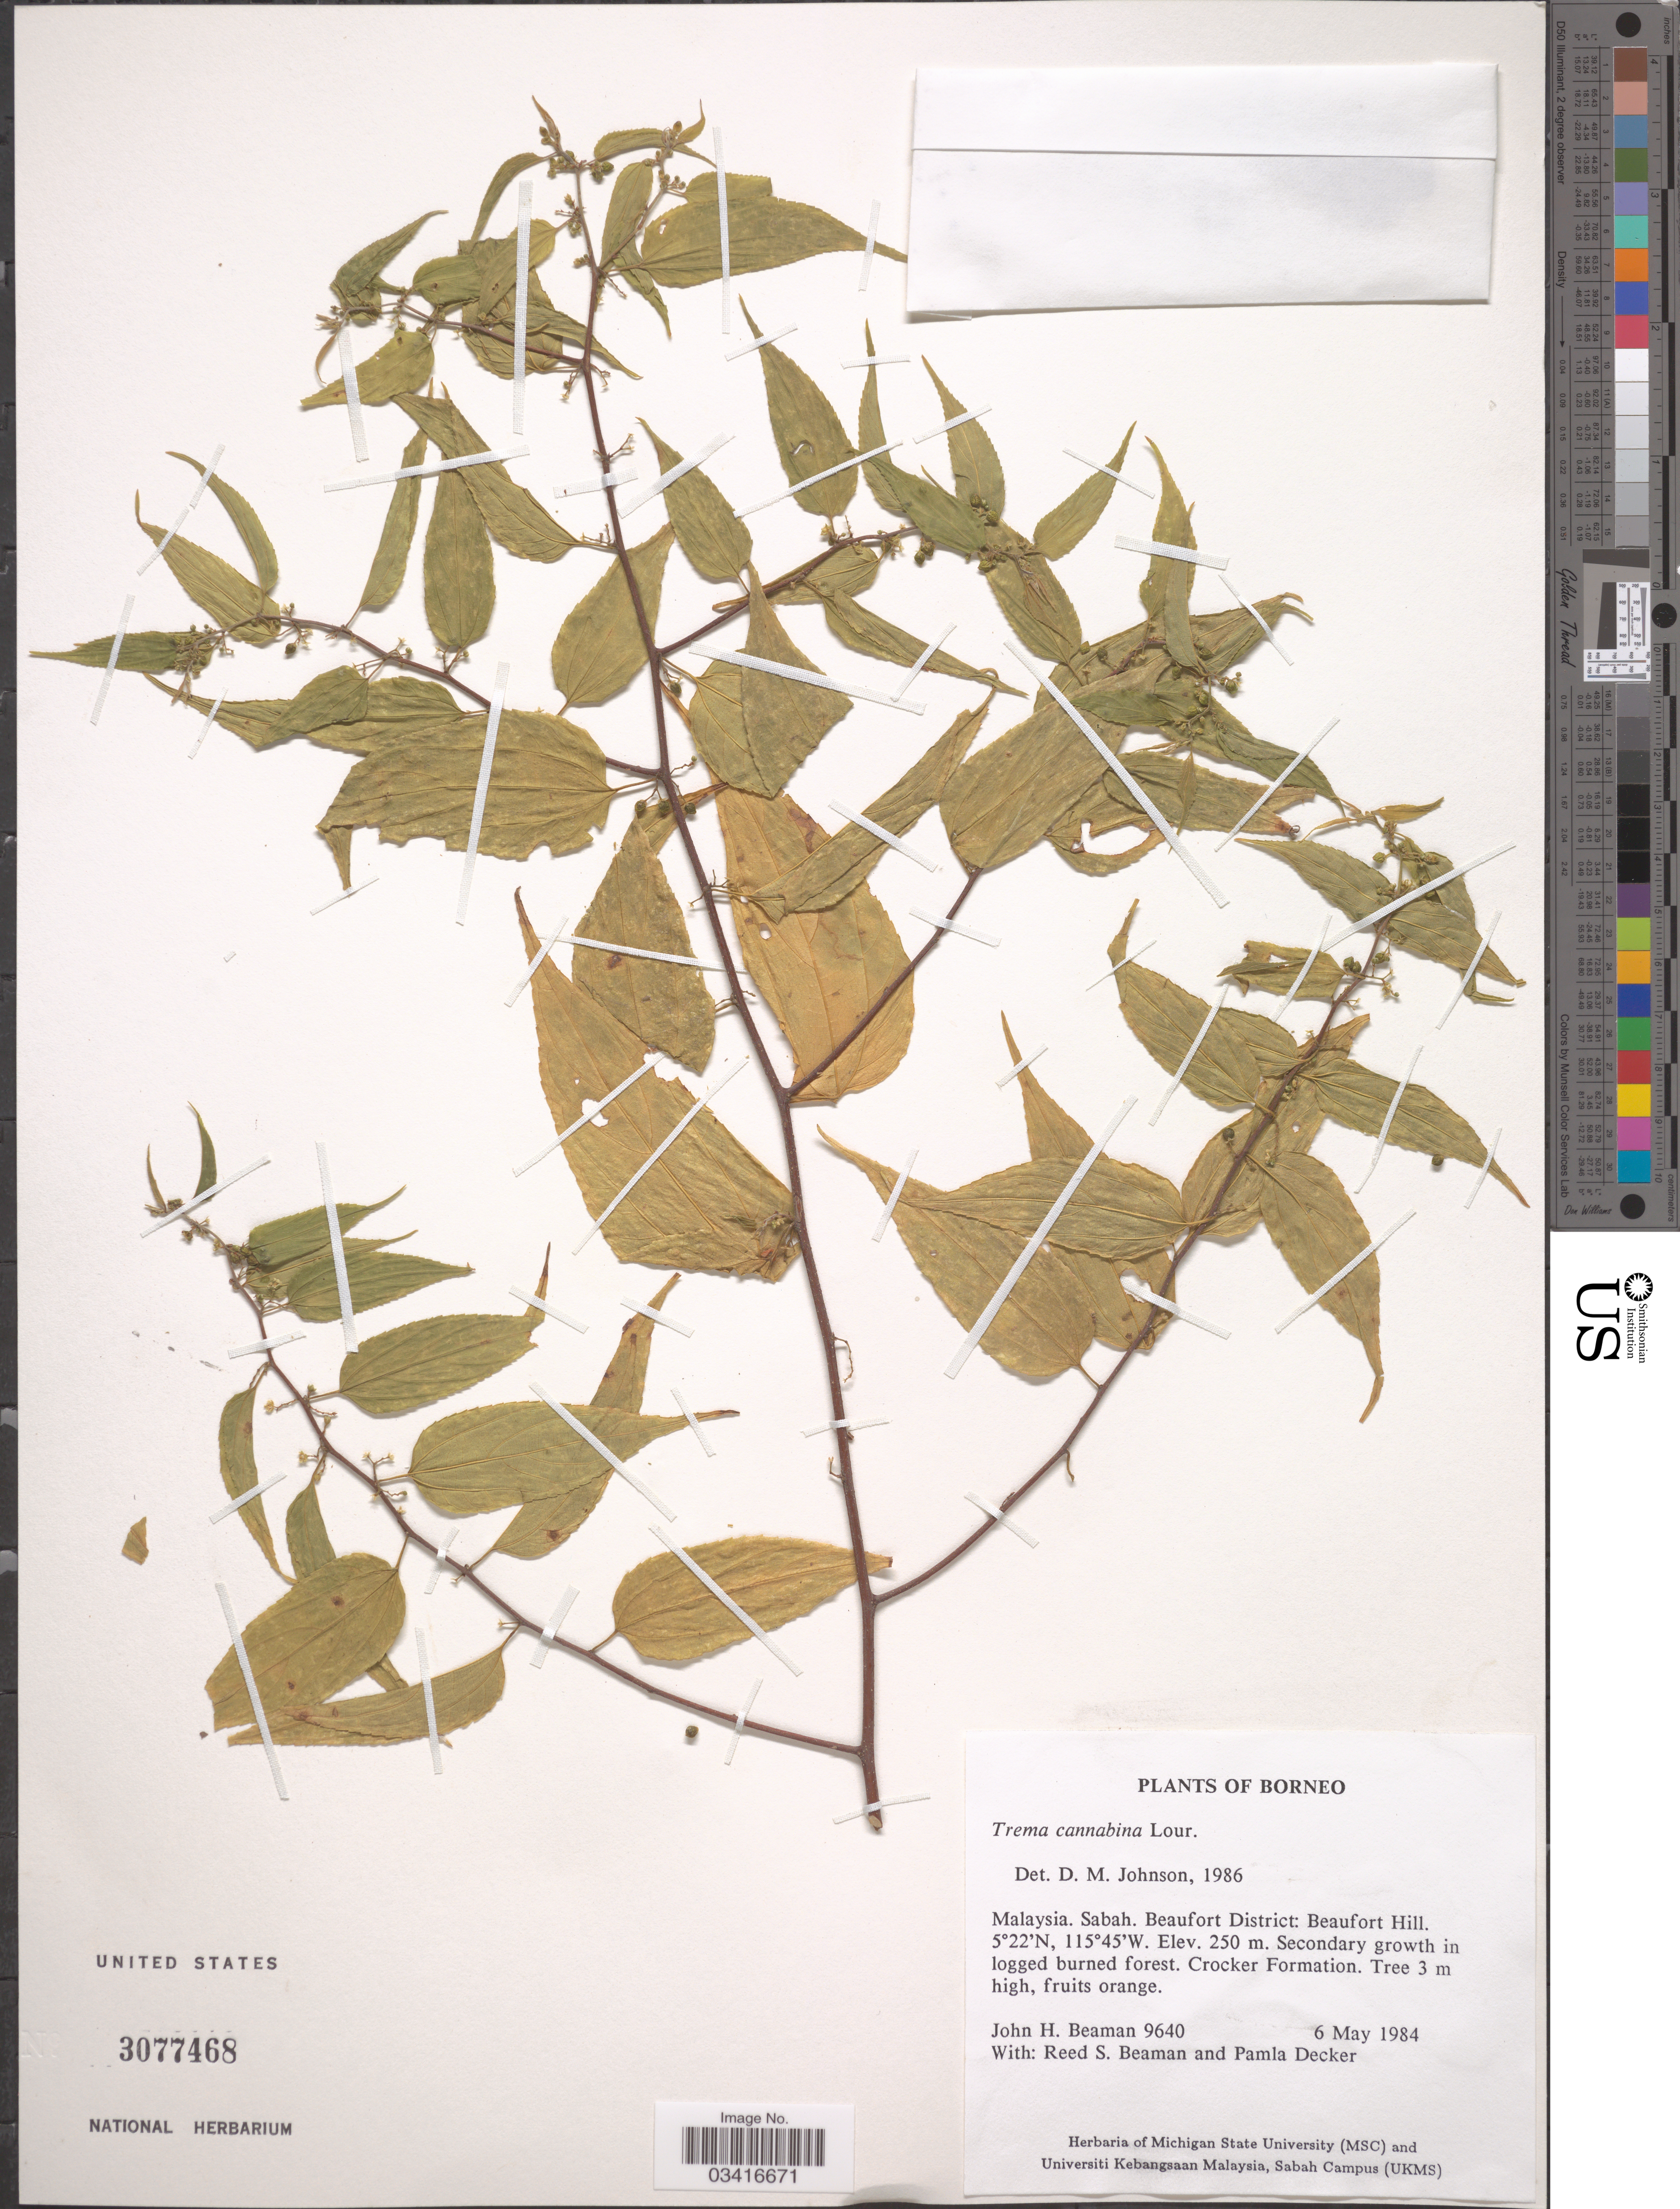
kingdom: Plantae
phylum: Tracheophyta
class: Magnoliopsida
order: Rosales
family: Cannabaceae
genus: Trema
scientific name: Trema cannabina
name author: Lour.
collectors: J. H. Beaman, R. S. Beaman & P. Decker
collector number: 9640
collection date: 1984-05-06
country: Malaysia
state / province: Sabah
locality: Borneo. Beaufort District: Beaufort Hill. Crocker Formation.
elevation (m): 250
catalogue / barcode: US 3077468